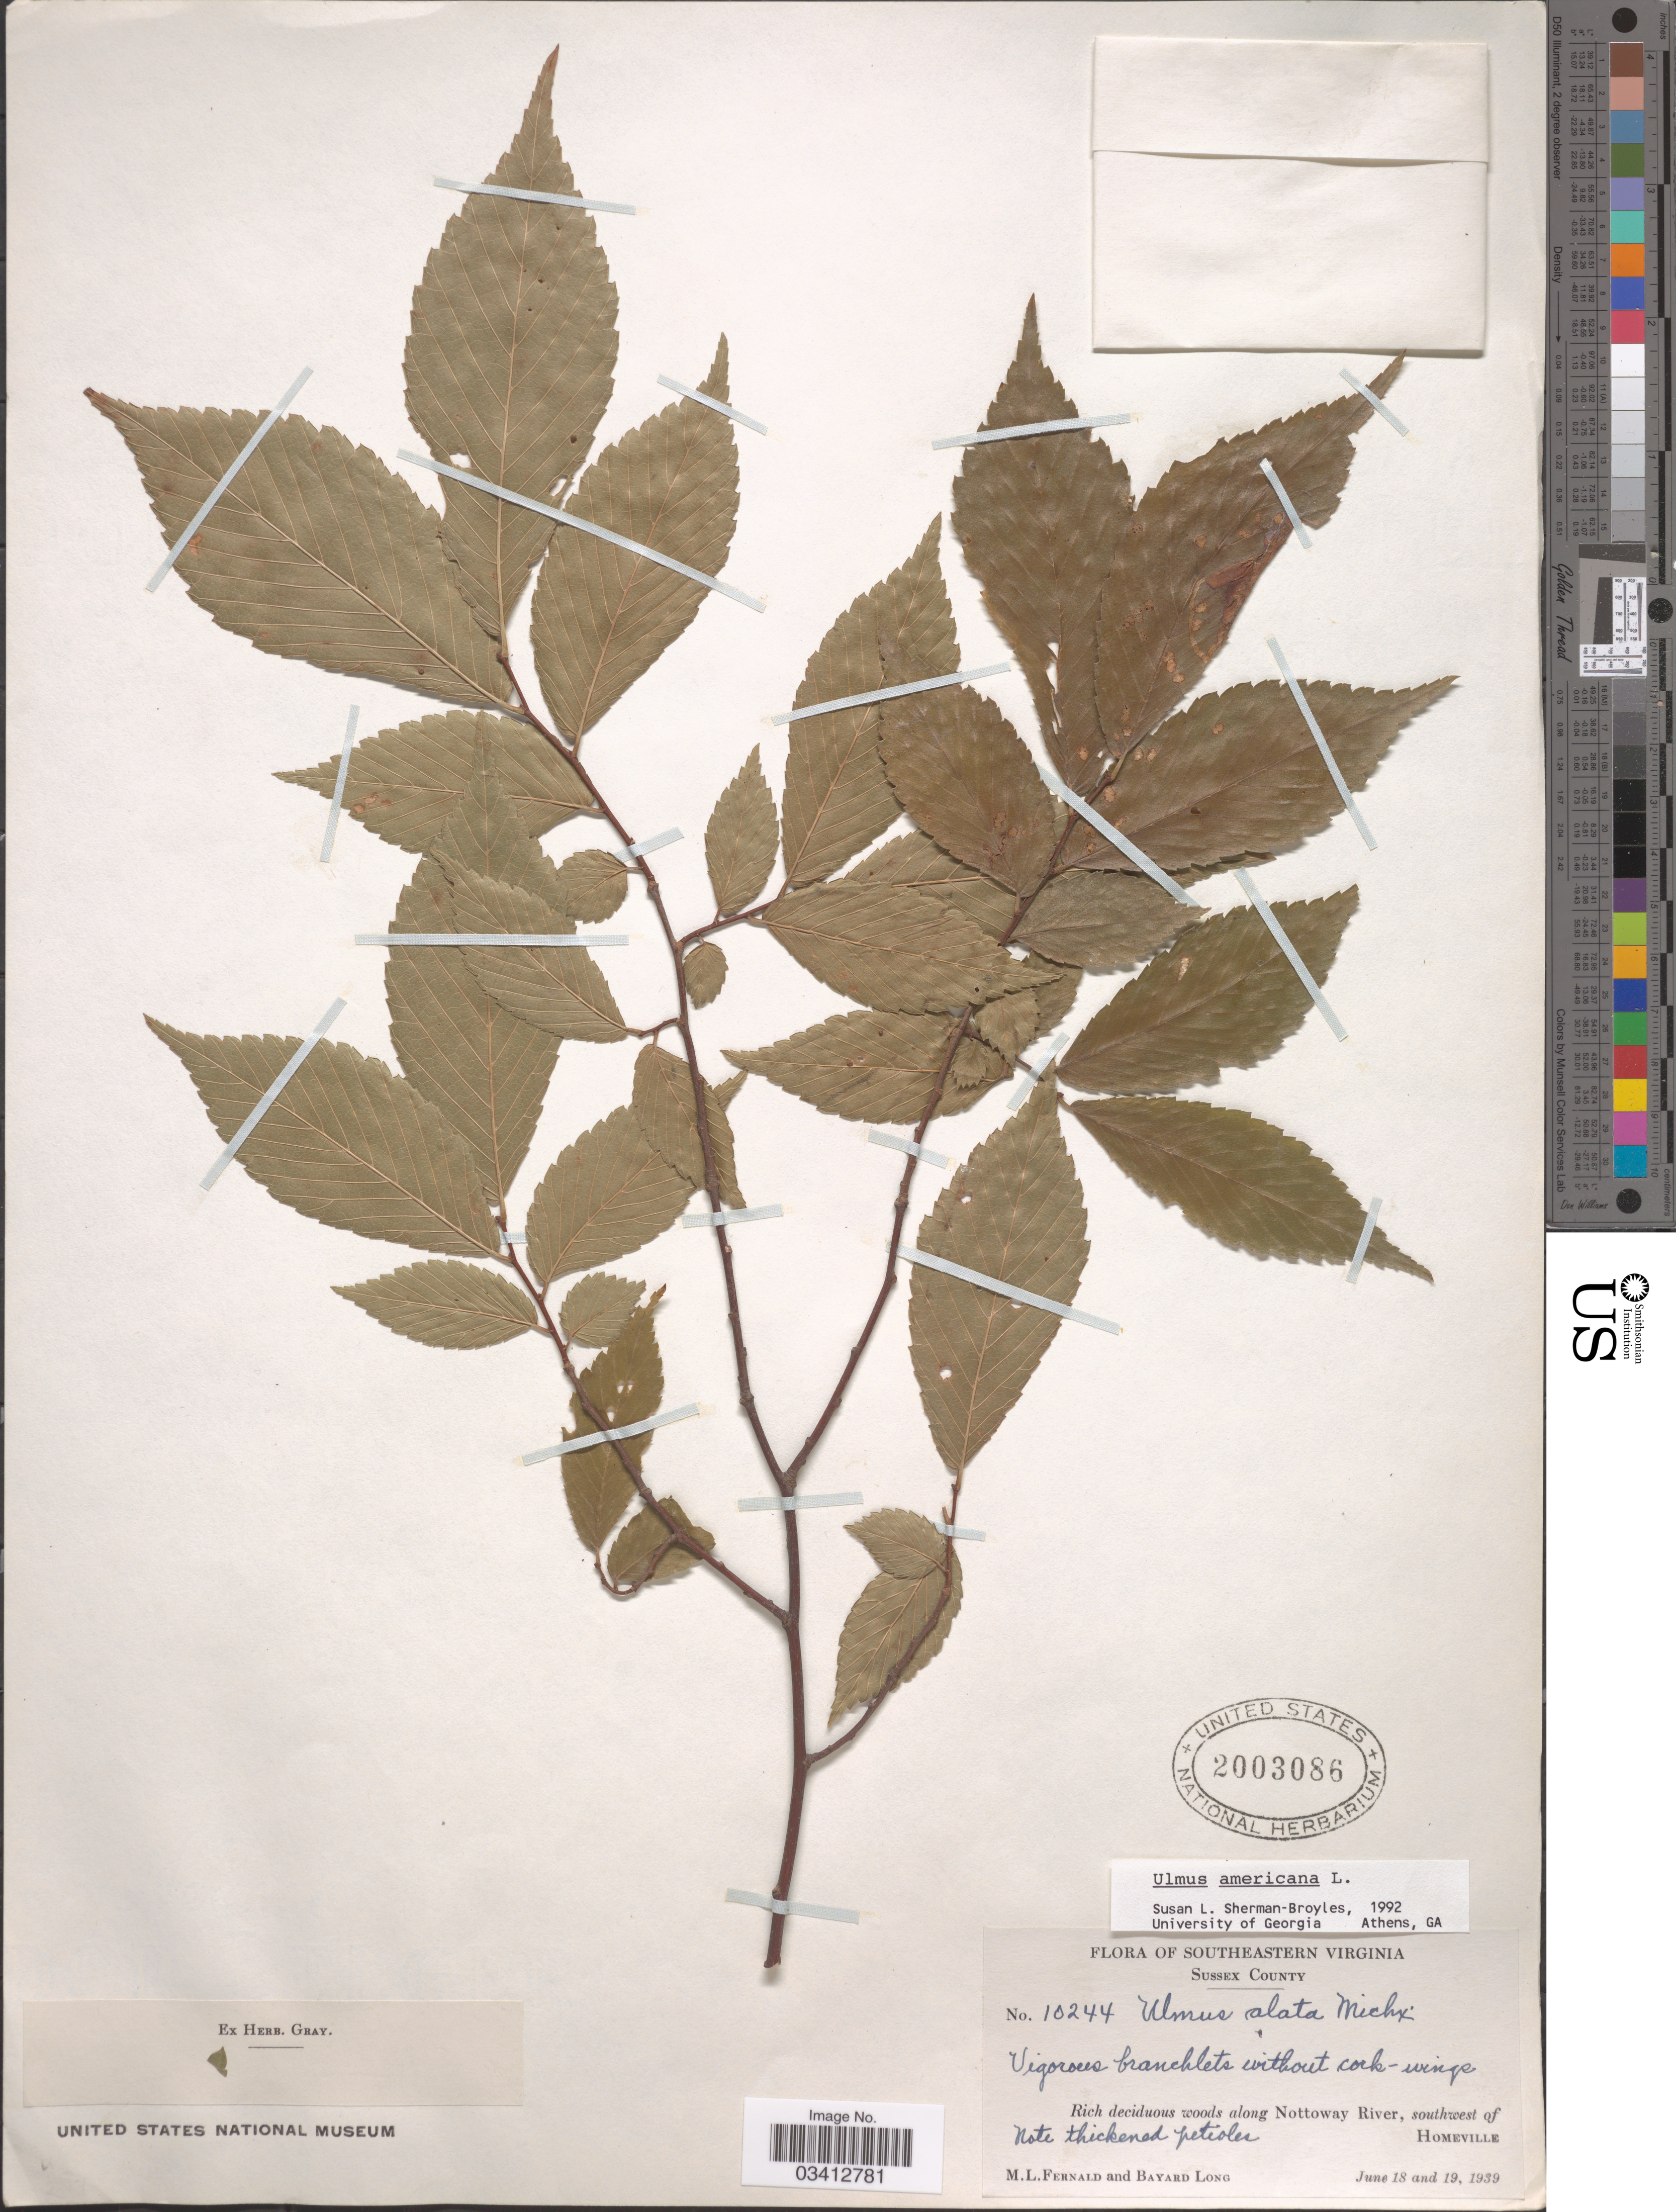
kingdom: Plantae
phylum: Tracheophyta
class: Magnoliopsida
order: Rosales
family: Ulmaceae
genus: Ulmus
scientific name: Ulmus americana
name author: L.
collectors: M. L. Fernald & B. Long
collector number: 10244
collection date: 1939-06-18/1939-06-19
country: United States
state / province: Virginia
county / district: Sussex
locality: Southeastern Virginia. Sussex County. Along Nottoway River, southwest of Homeville.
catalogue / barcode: US 2003086